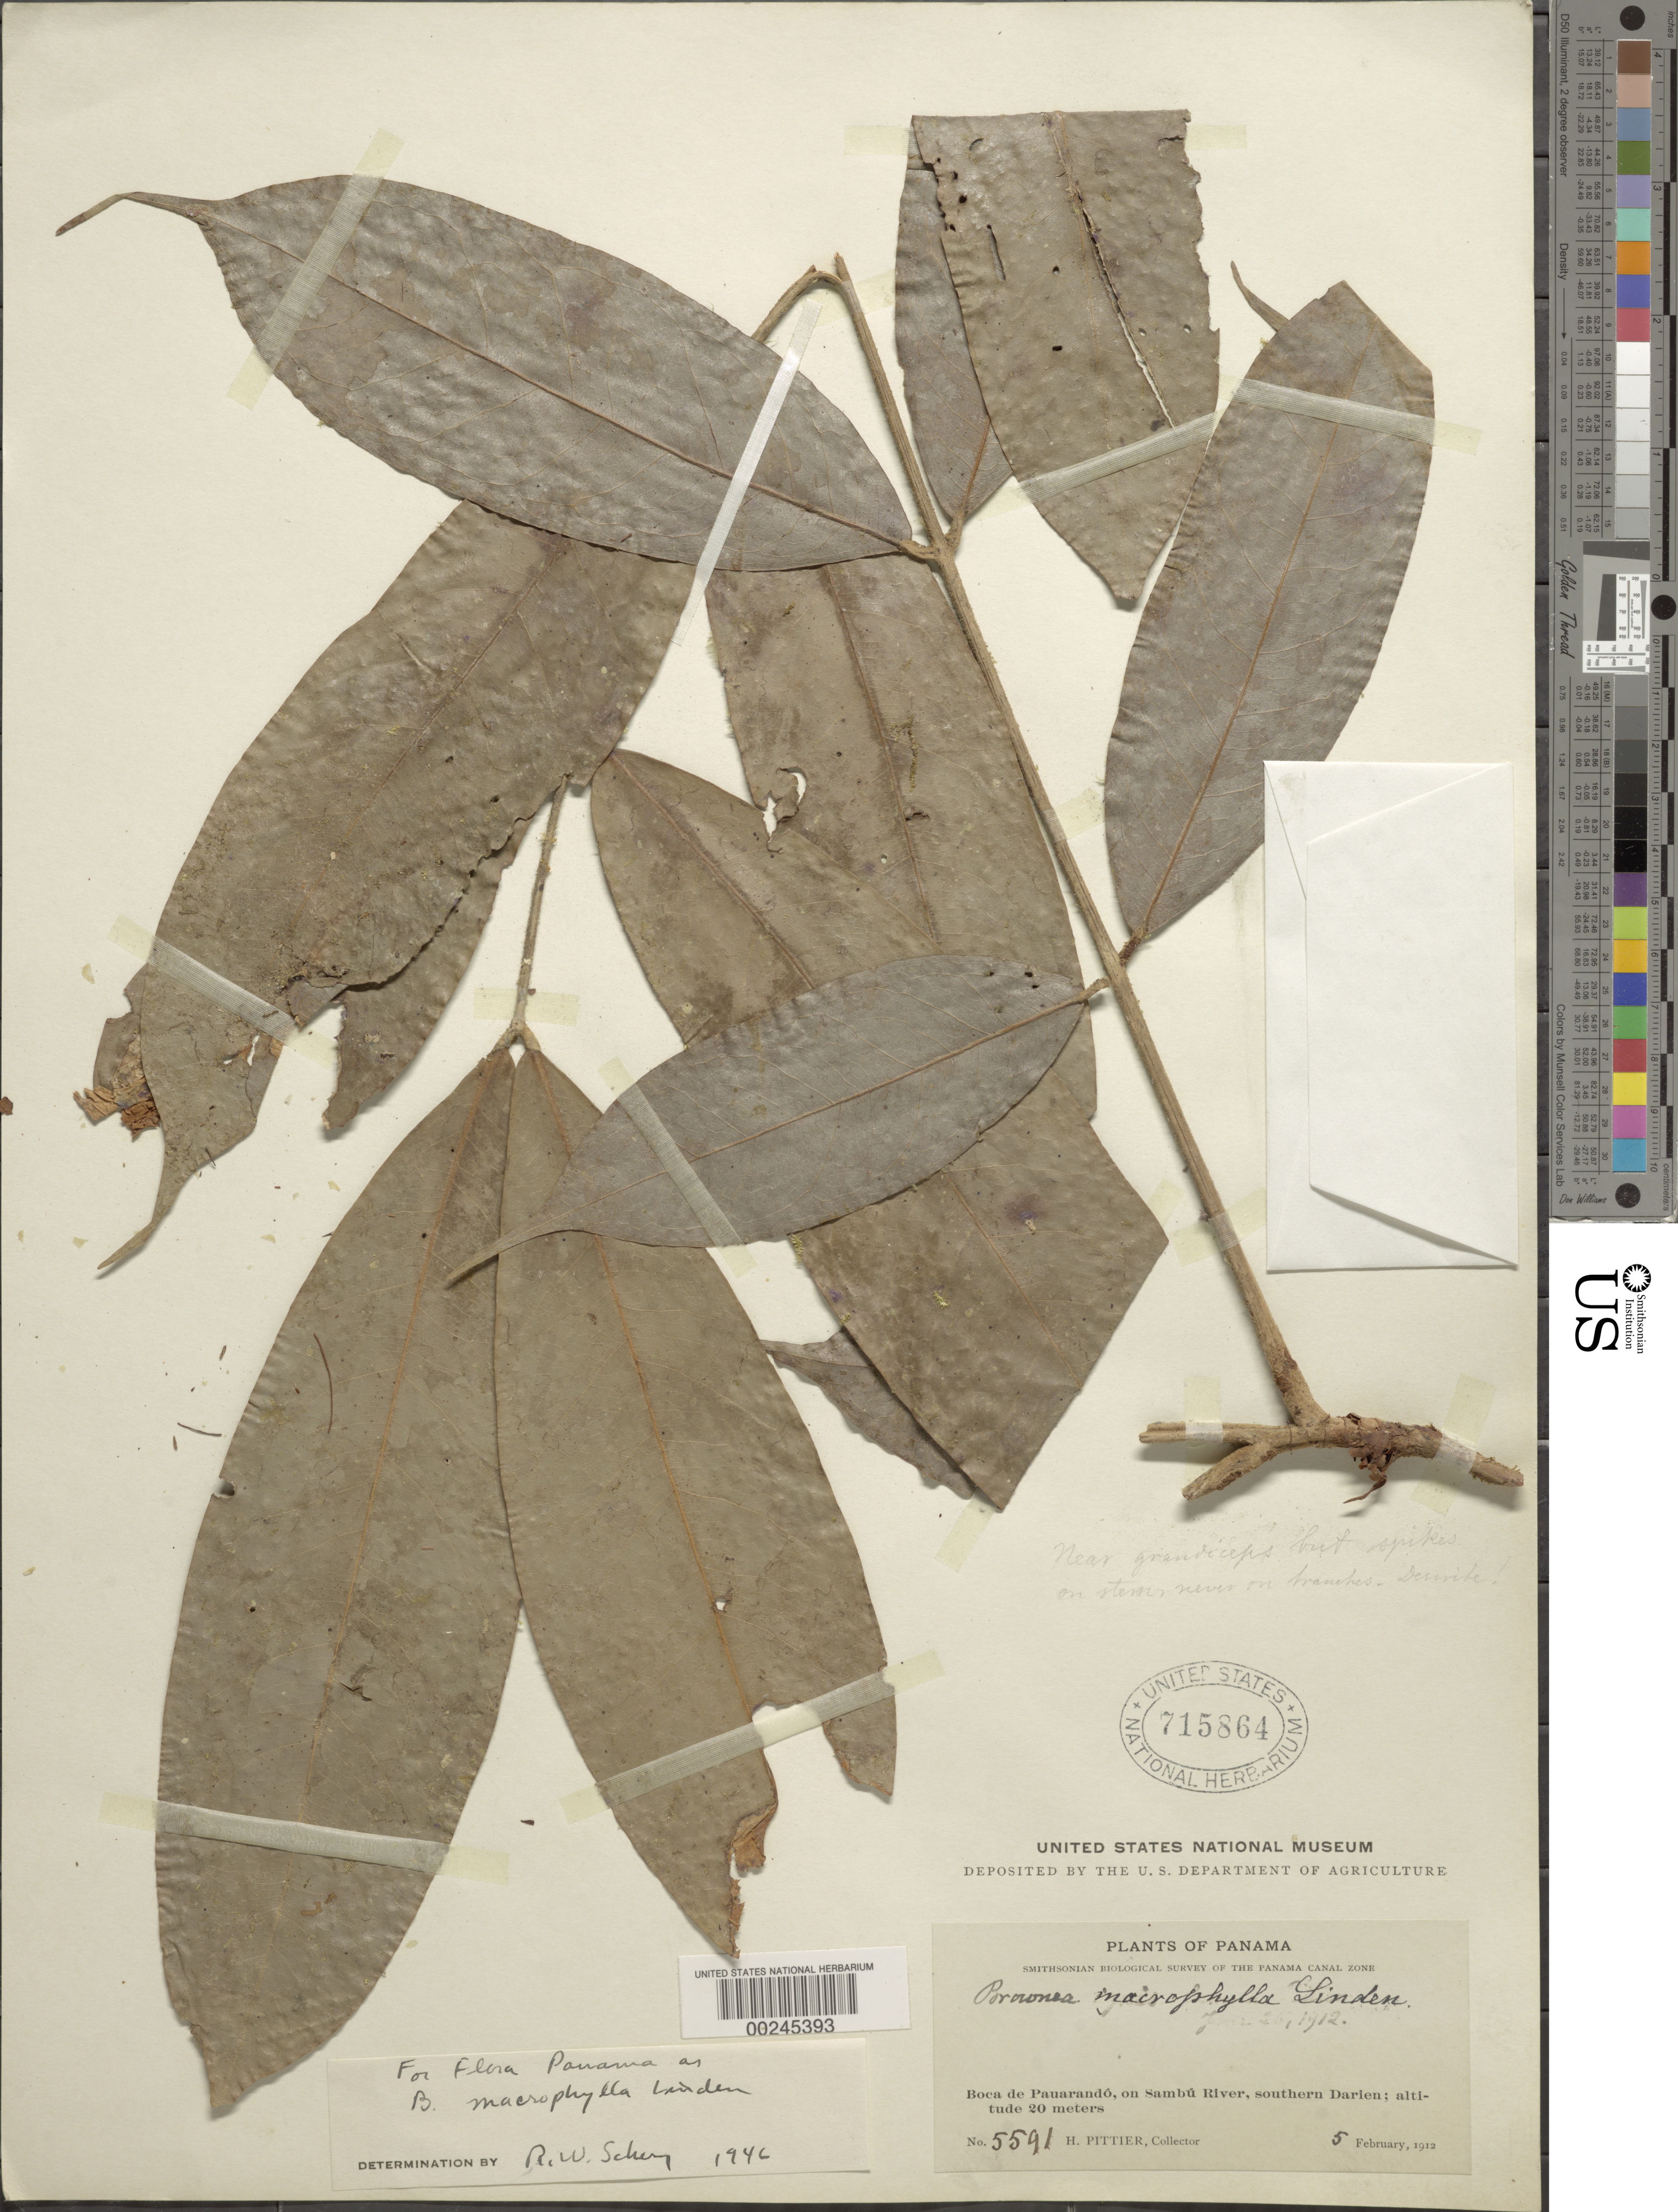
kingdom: Plantae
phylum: Tracheophyta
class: Magnoliopsida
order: Fabales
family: Fabaceae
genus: Brownea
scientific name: Brownea macrophylla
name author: B.L. Linden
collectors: H. F. Pittier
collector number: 5591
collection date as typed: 05 Feb 1912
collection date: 1912-02-05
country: Panama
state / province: Darién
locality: Boca de pauarando, on Sambu River, southern Darien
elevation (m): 20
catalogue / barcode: US 715864